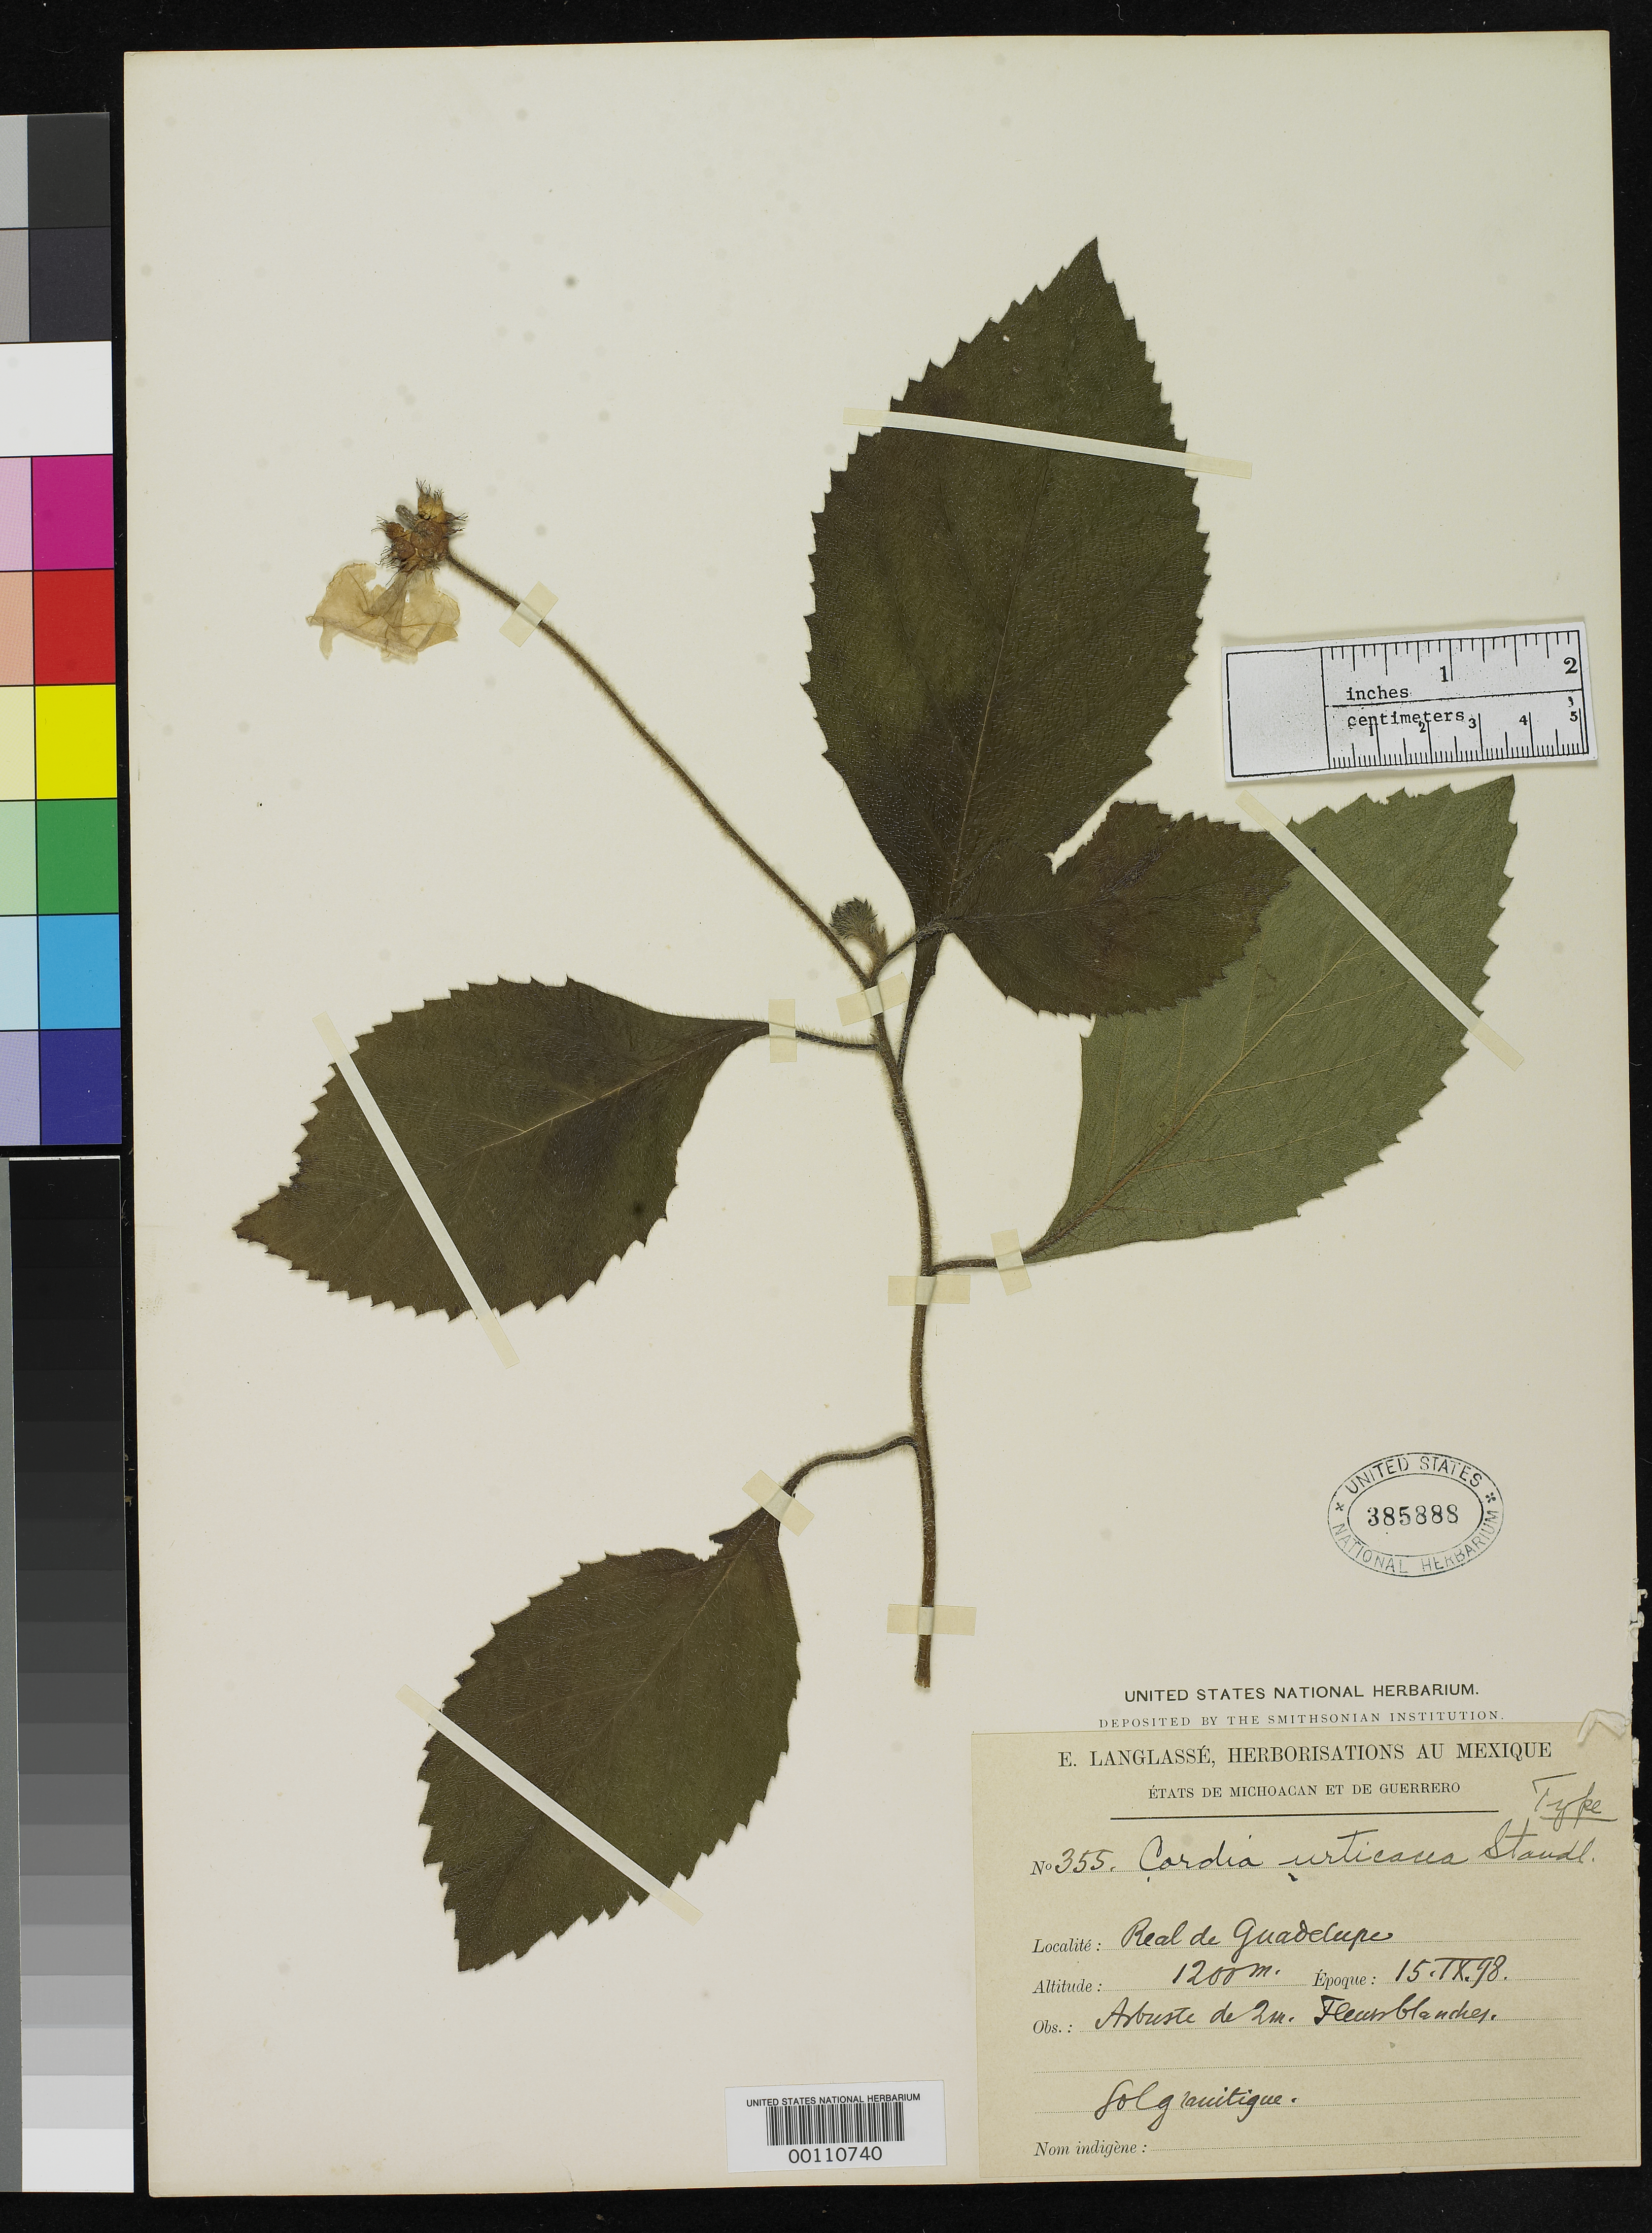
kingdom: Plantae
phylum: Tracheophyta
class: Magnoliopsida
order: Boraginales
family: Cordiaceae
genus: Cordia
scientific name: Cordia urticacea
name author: Standl.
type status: Holotype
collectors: E. Langlassé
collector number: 355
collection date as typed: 15 Sep 1898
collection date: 1898-09-15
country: Mexico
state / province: Guerrero / Michoacán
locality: Real de Guadelupe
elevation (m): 1200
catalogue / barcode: US 385888